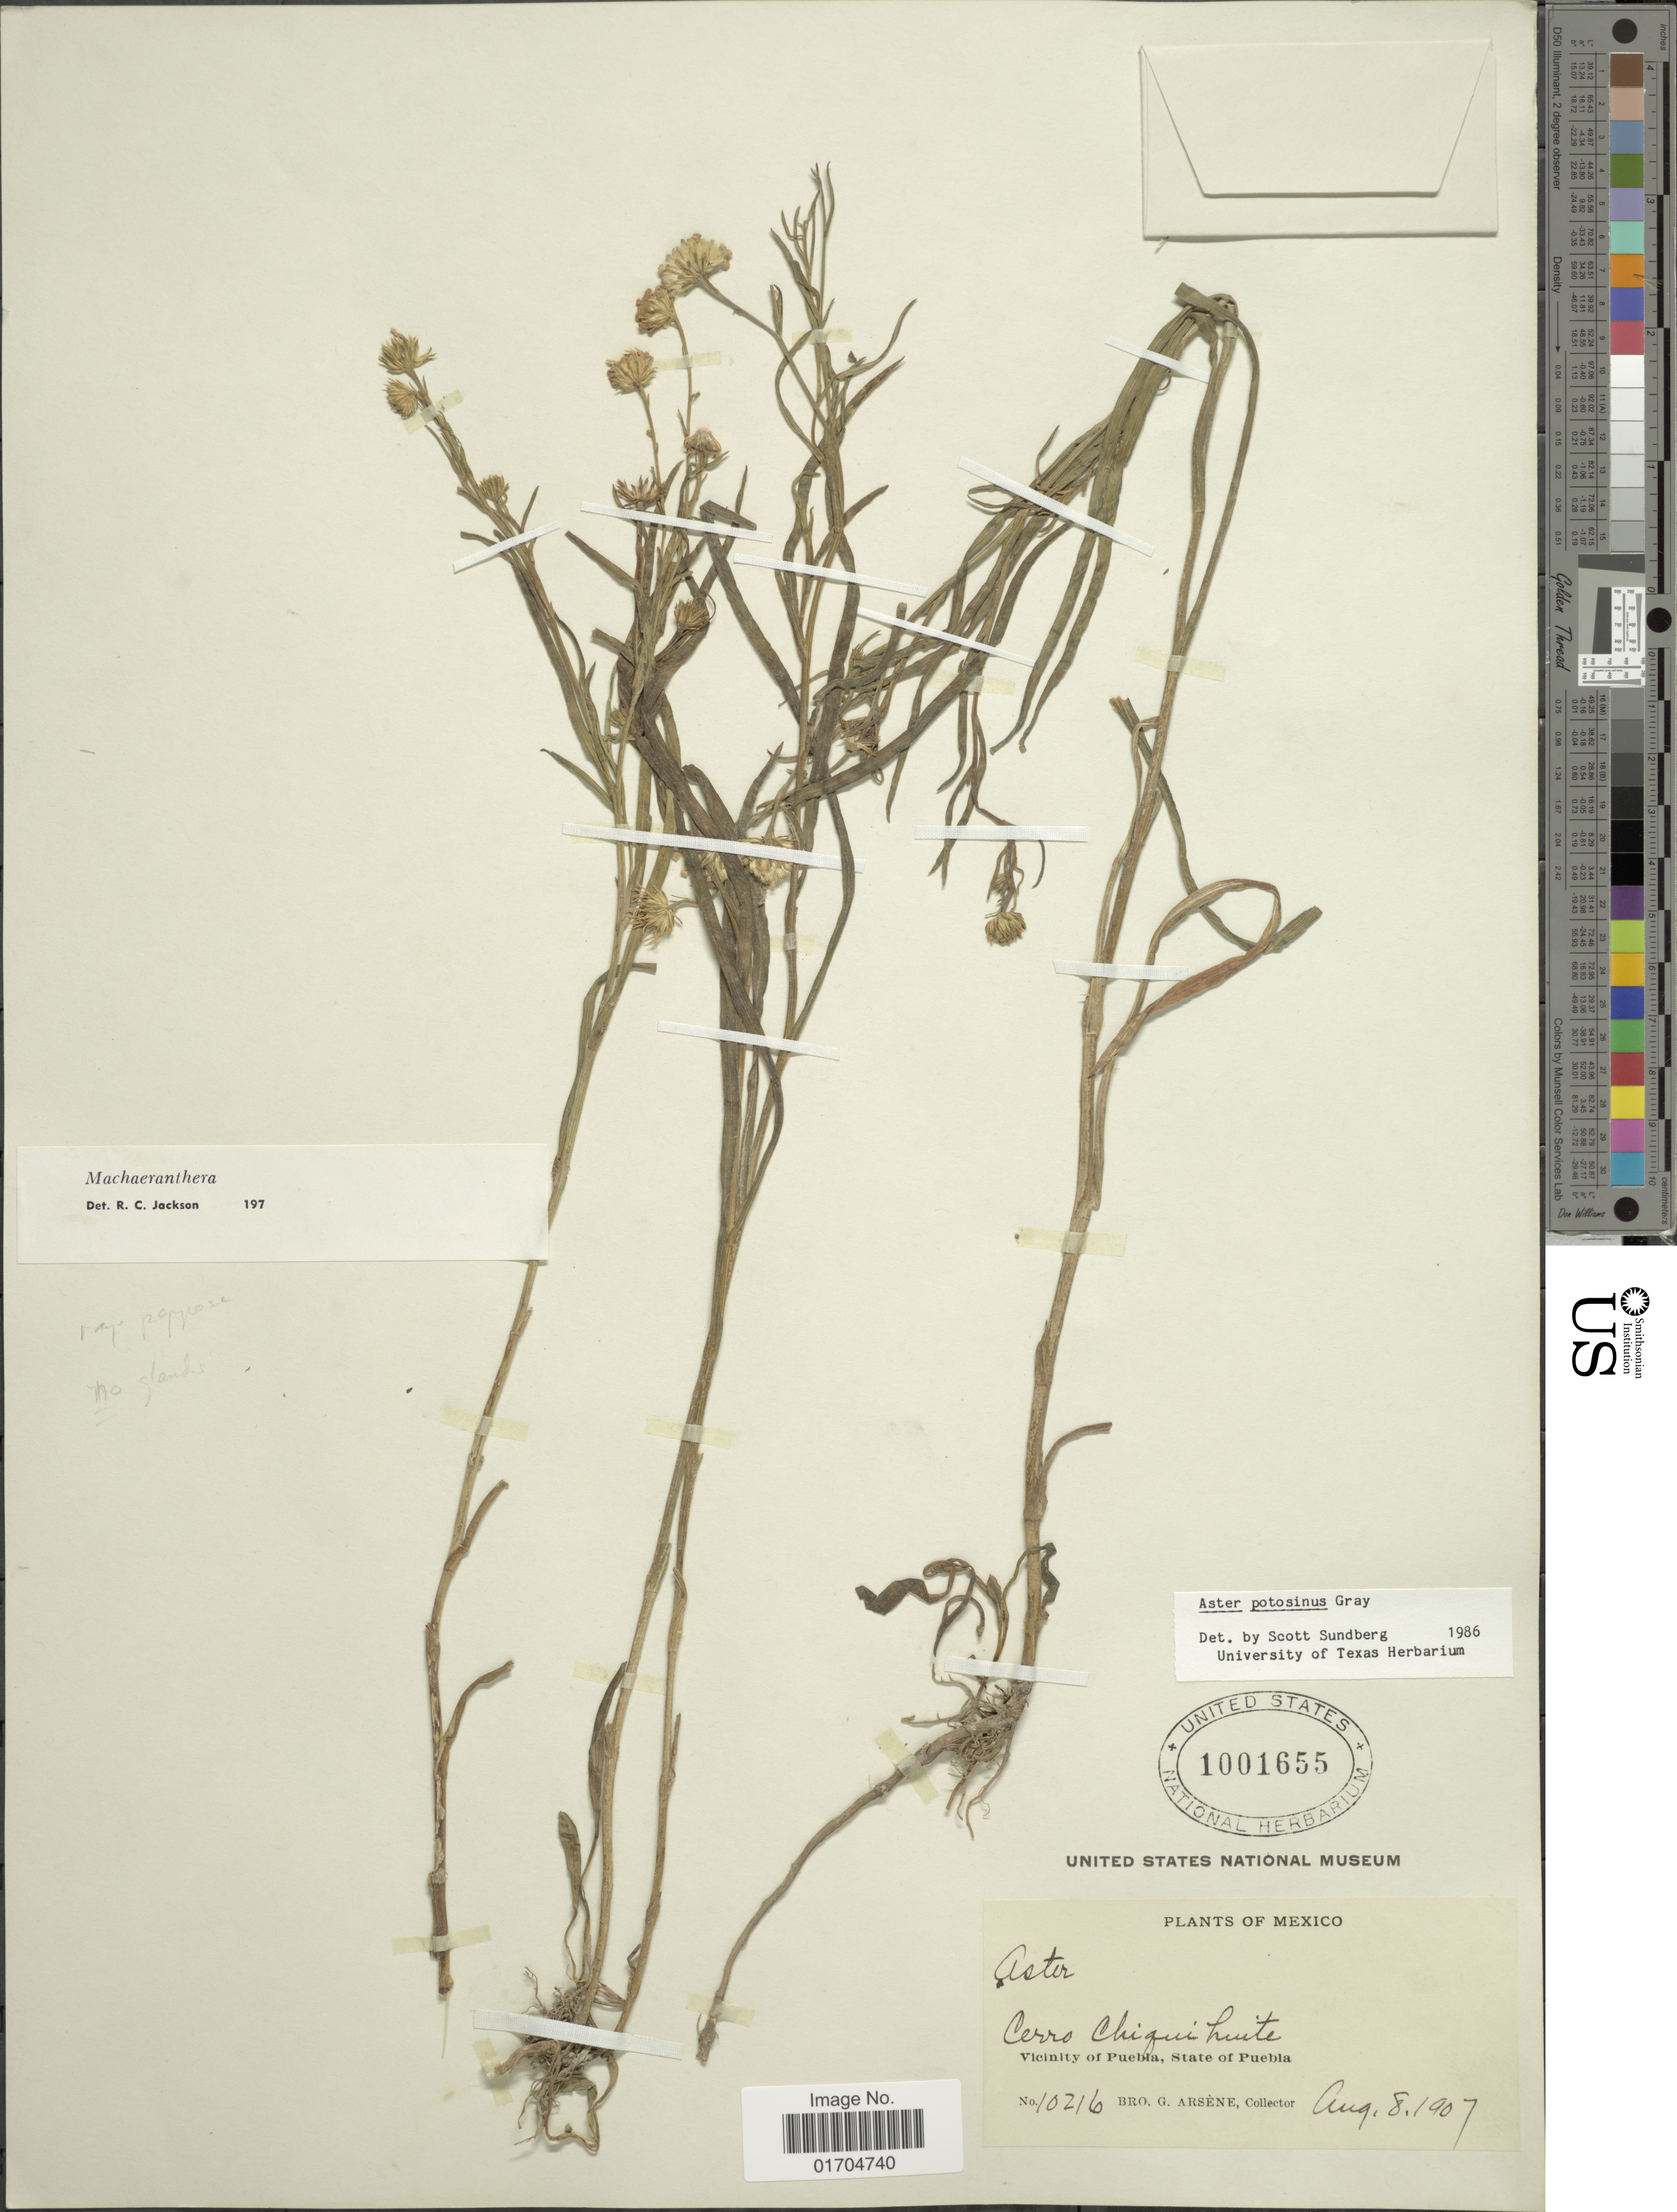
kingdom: Plantae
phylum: Tracheophyta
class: Magnoliopsida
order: Asterales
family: Asteraceae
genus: Symphyotrichum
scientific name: Symphyotrichum potosinum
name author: (A. Gray) G.L. Nesom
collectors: Bro. G. Arsène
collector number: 10216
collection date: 1907-08-08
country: Mexico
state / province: Puebla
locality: Vicinity of Puebla, State of Puebla. Cerro Chiquihuite.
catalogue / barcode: US 1001655